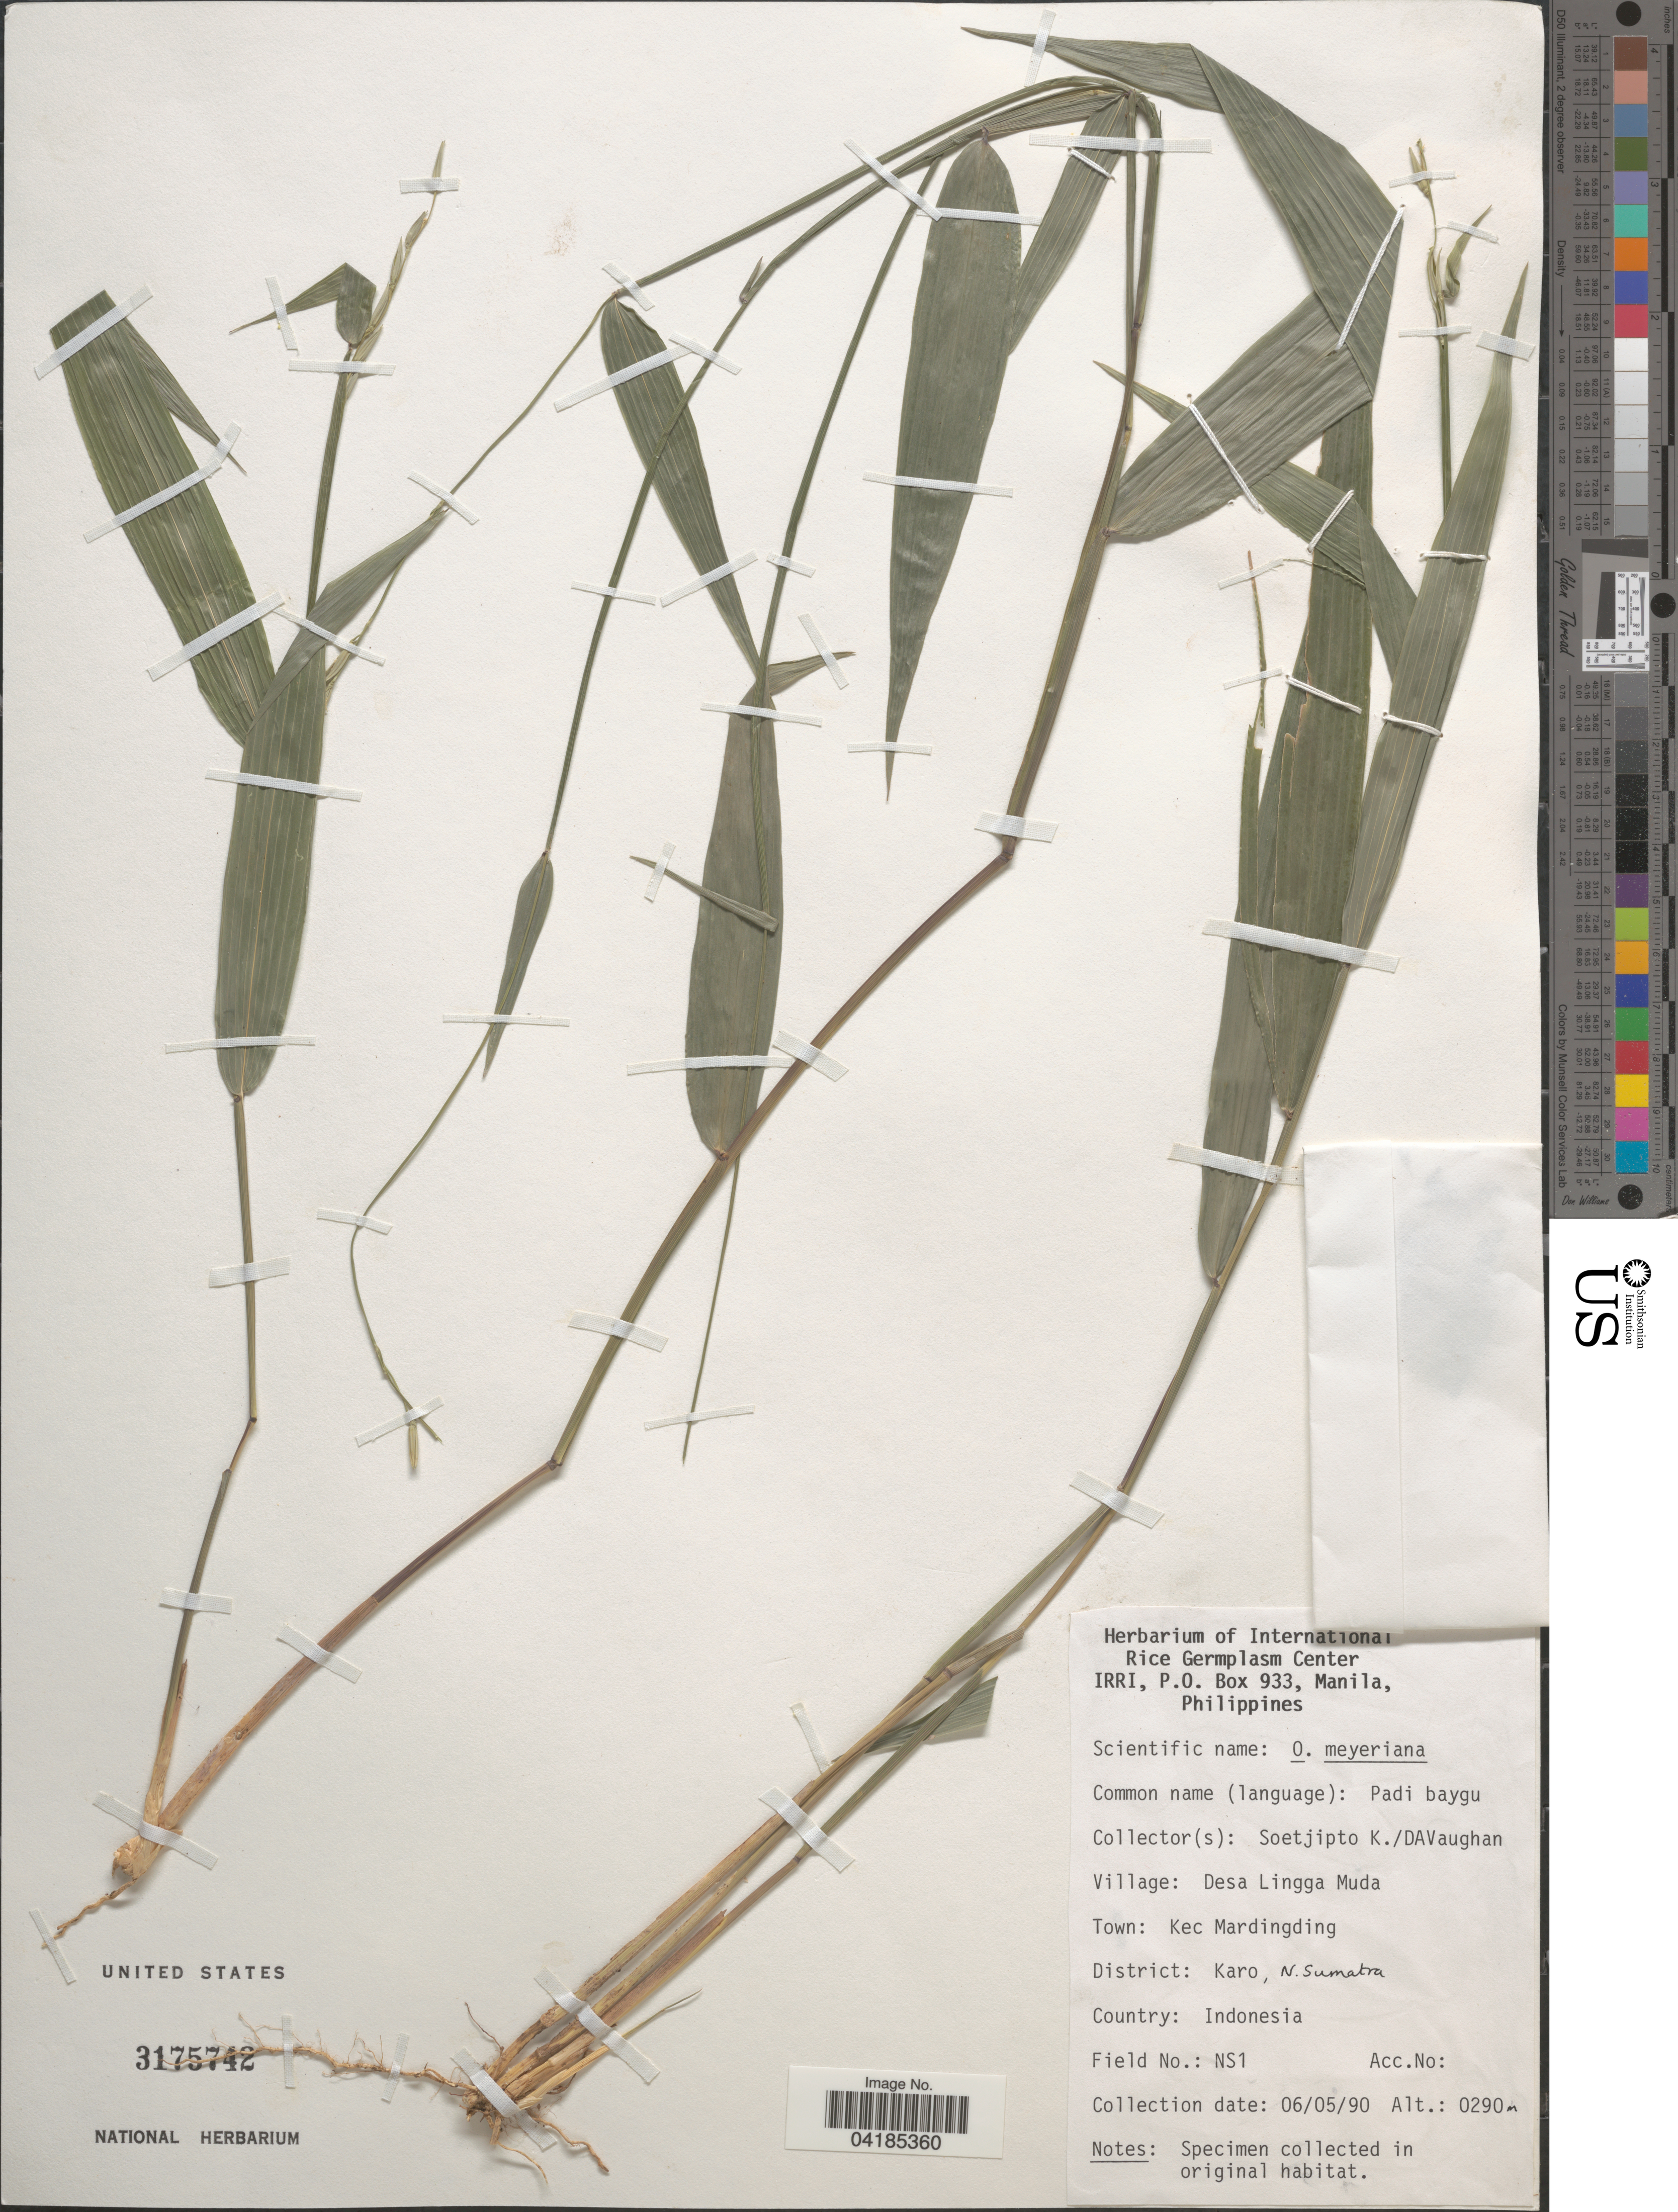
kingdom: Plantae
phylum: Tracheophyta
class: Liliopsida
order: Poales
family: Poaceae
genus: Oryza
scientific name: Oryza meyeriana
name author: (Zoll. & Mor.) Baill.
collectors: K. Soetjipto & D. Vaughan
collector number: NS1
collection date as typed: Transcribed d/m/y: 6/5/90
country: Indonesia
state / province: Sumatra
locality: Village: Desa Lingga Muda. Town: Kec Mardingding. District: Karo, N. Sumatra.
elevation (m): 290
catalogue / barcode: US 3175742